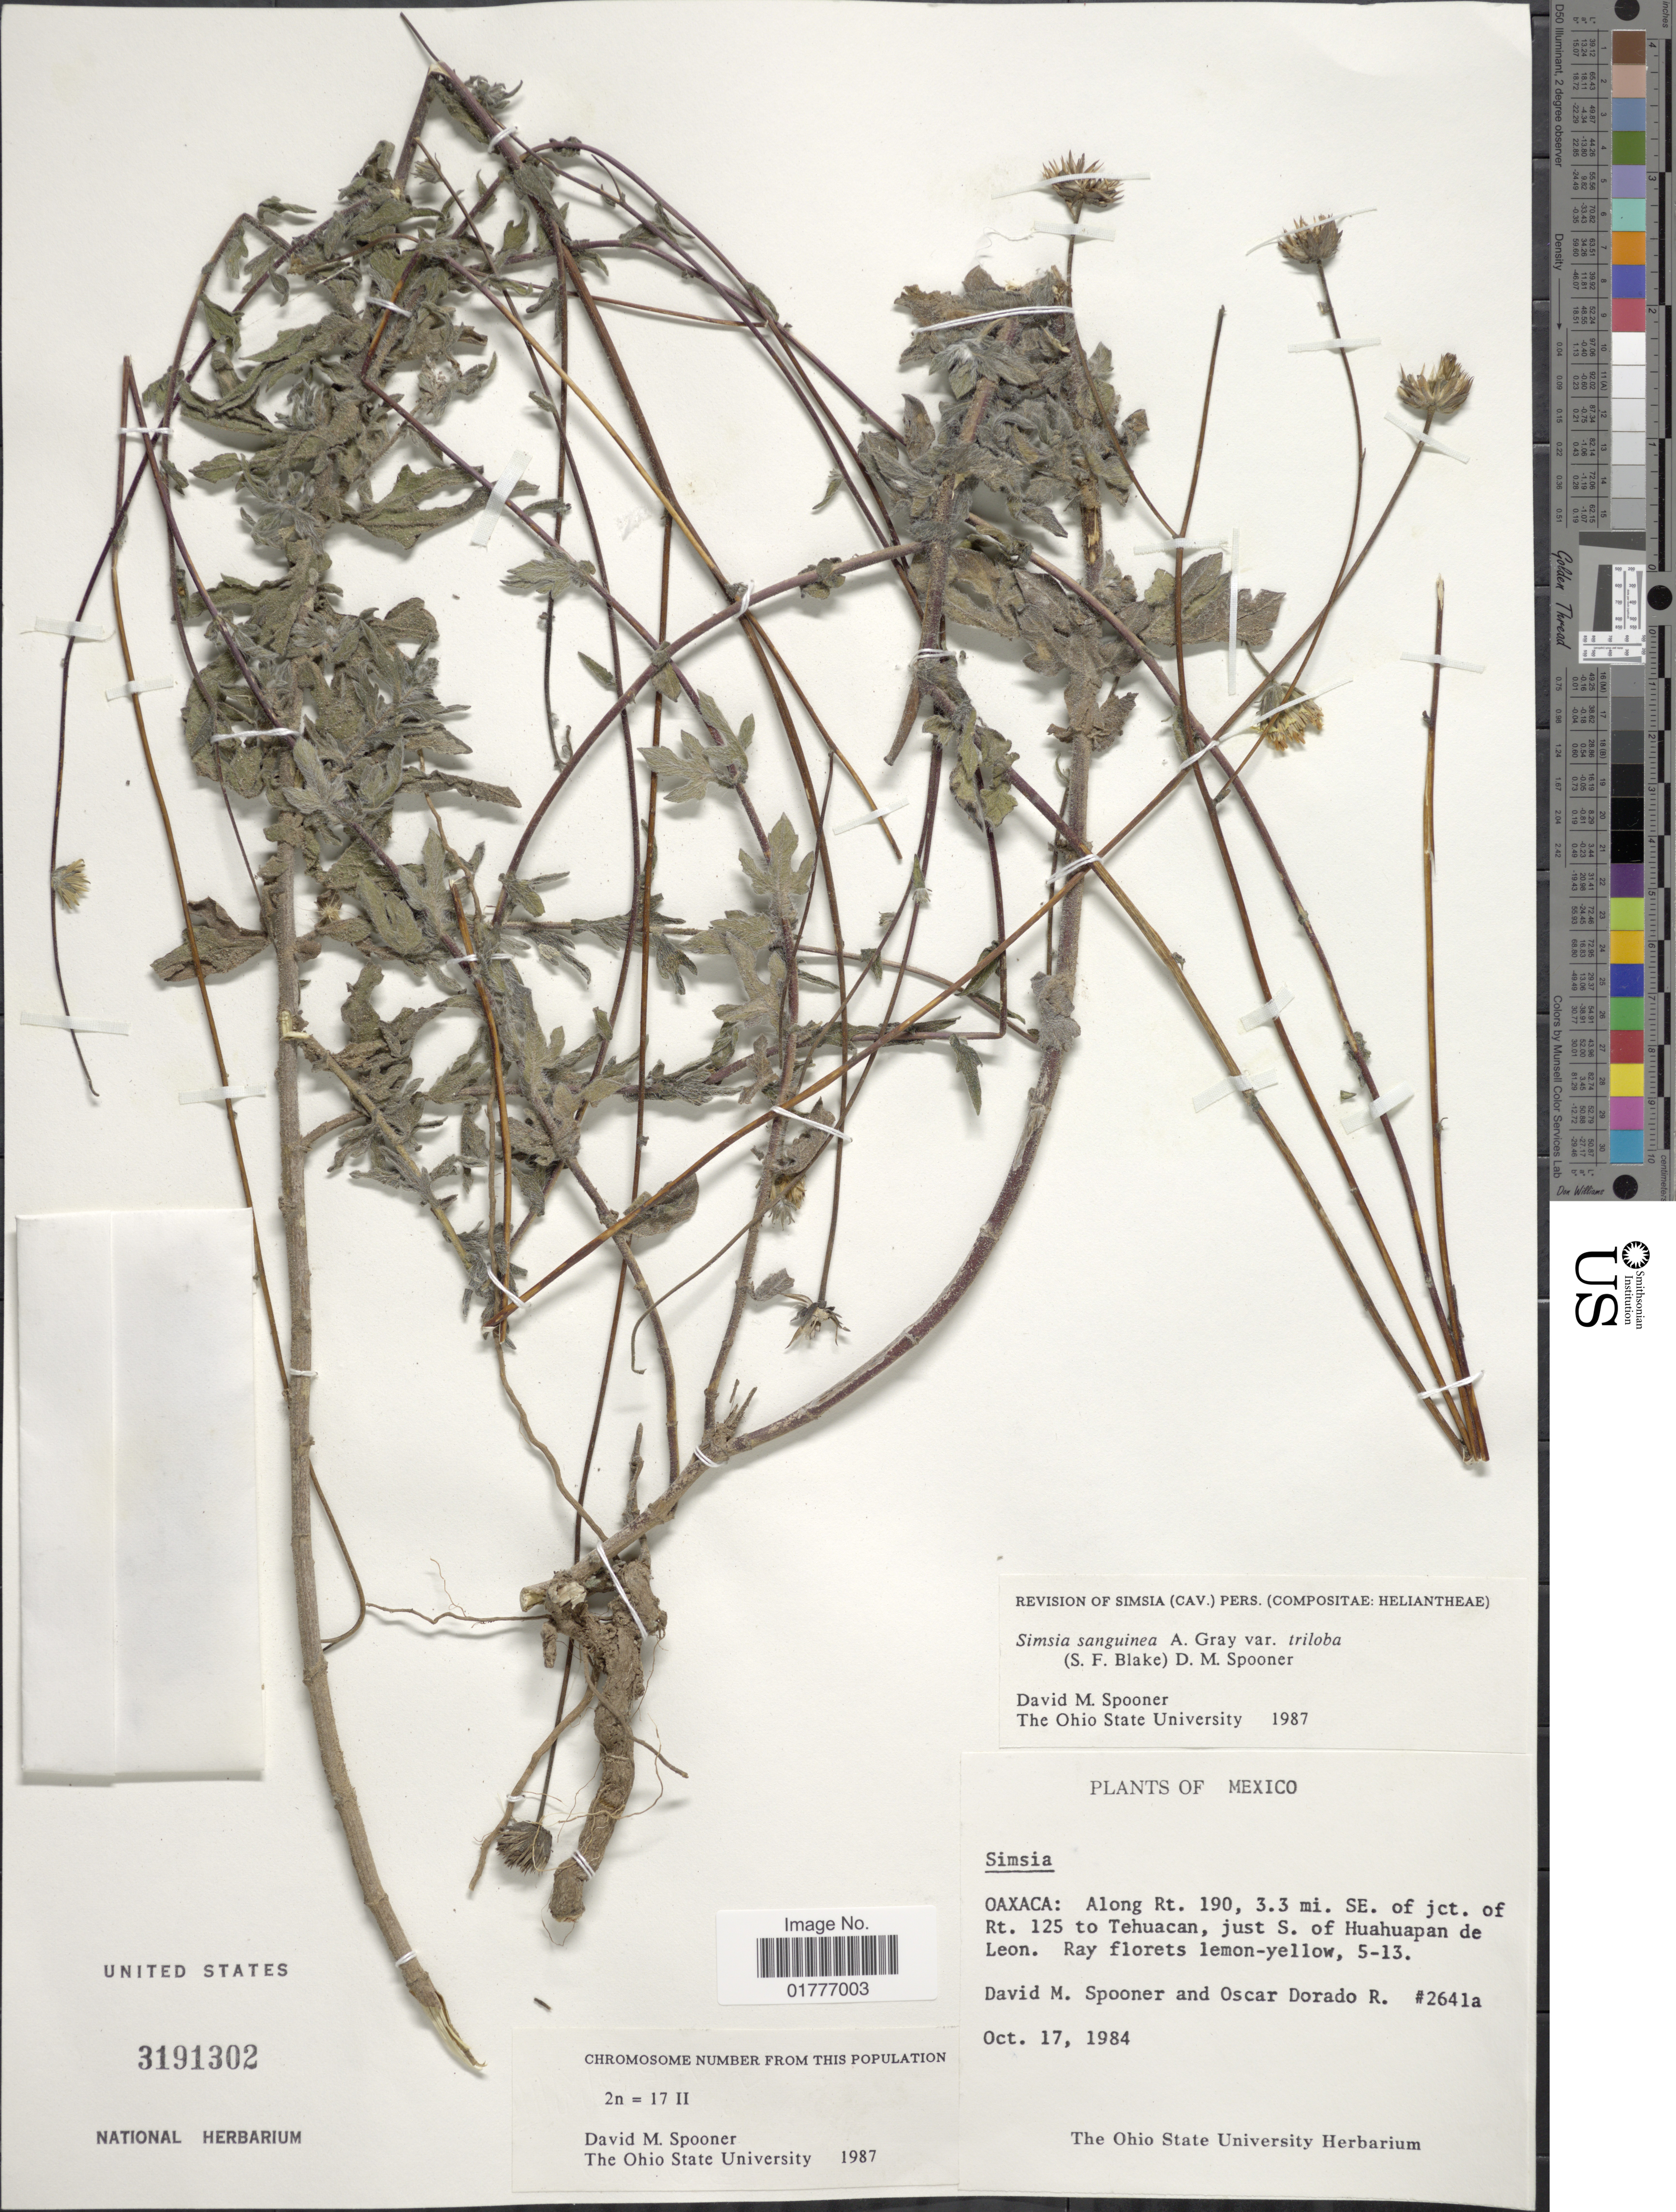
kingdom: Plantae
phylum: Tracheophyta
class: Magnoliopsida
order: Asterales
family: Asteraceae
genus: Simsia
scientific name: Simsia sanguinea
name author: A. Gray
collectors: D. Spooner & O. R. Dorado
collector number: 2641a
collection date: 1984-10-17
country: Mexico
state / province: Oaxaca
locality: Oaxaca: Along Rt. 190, 3.3 mi. SE. of jct. of Rt. 125 to Tehuacan, just S. of Huahuapan de Leon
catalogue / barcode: US 3191302